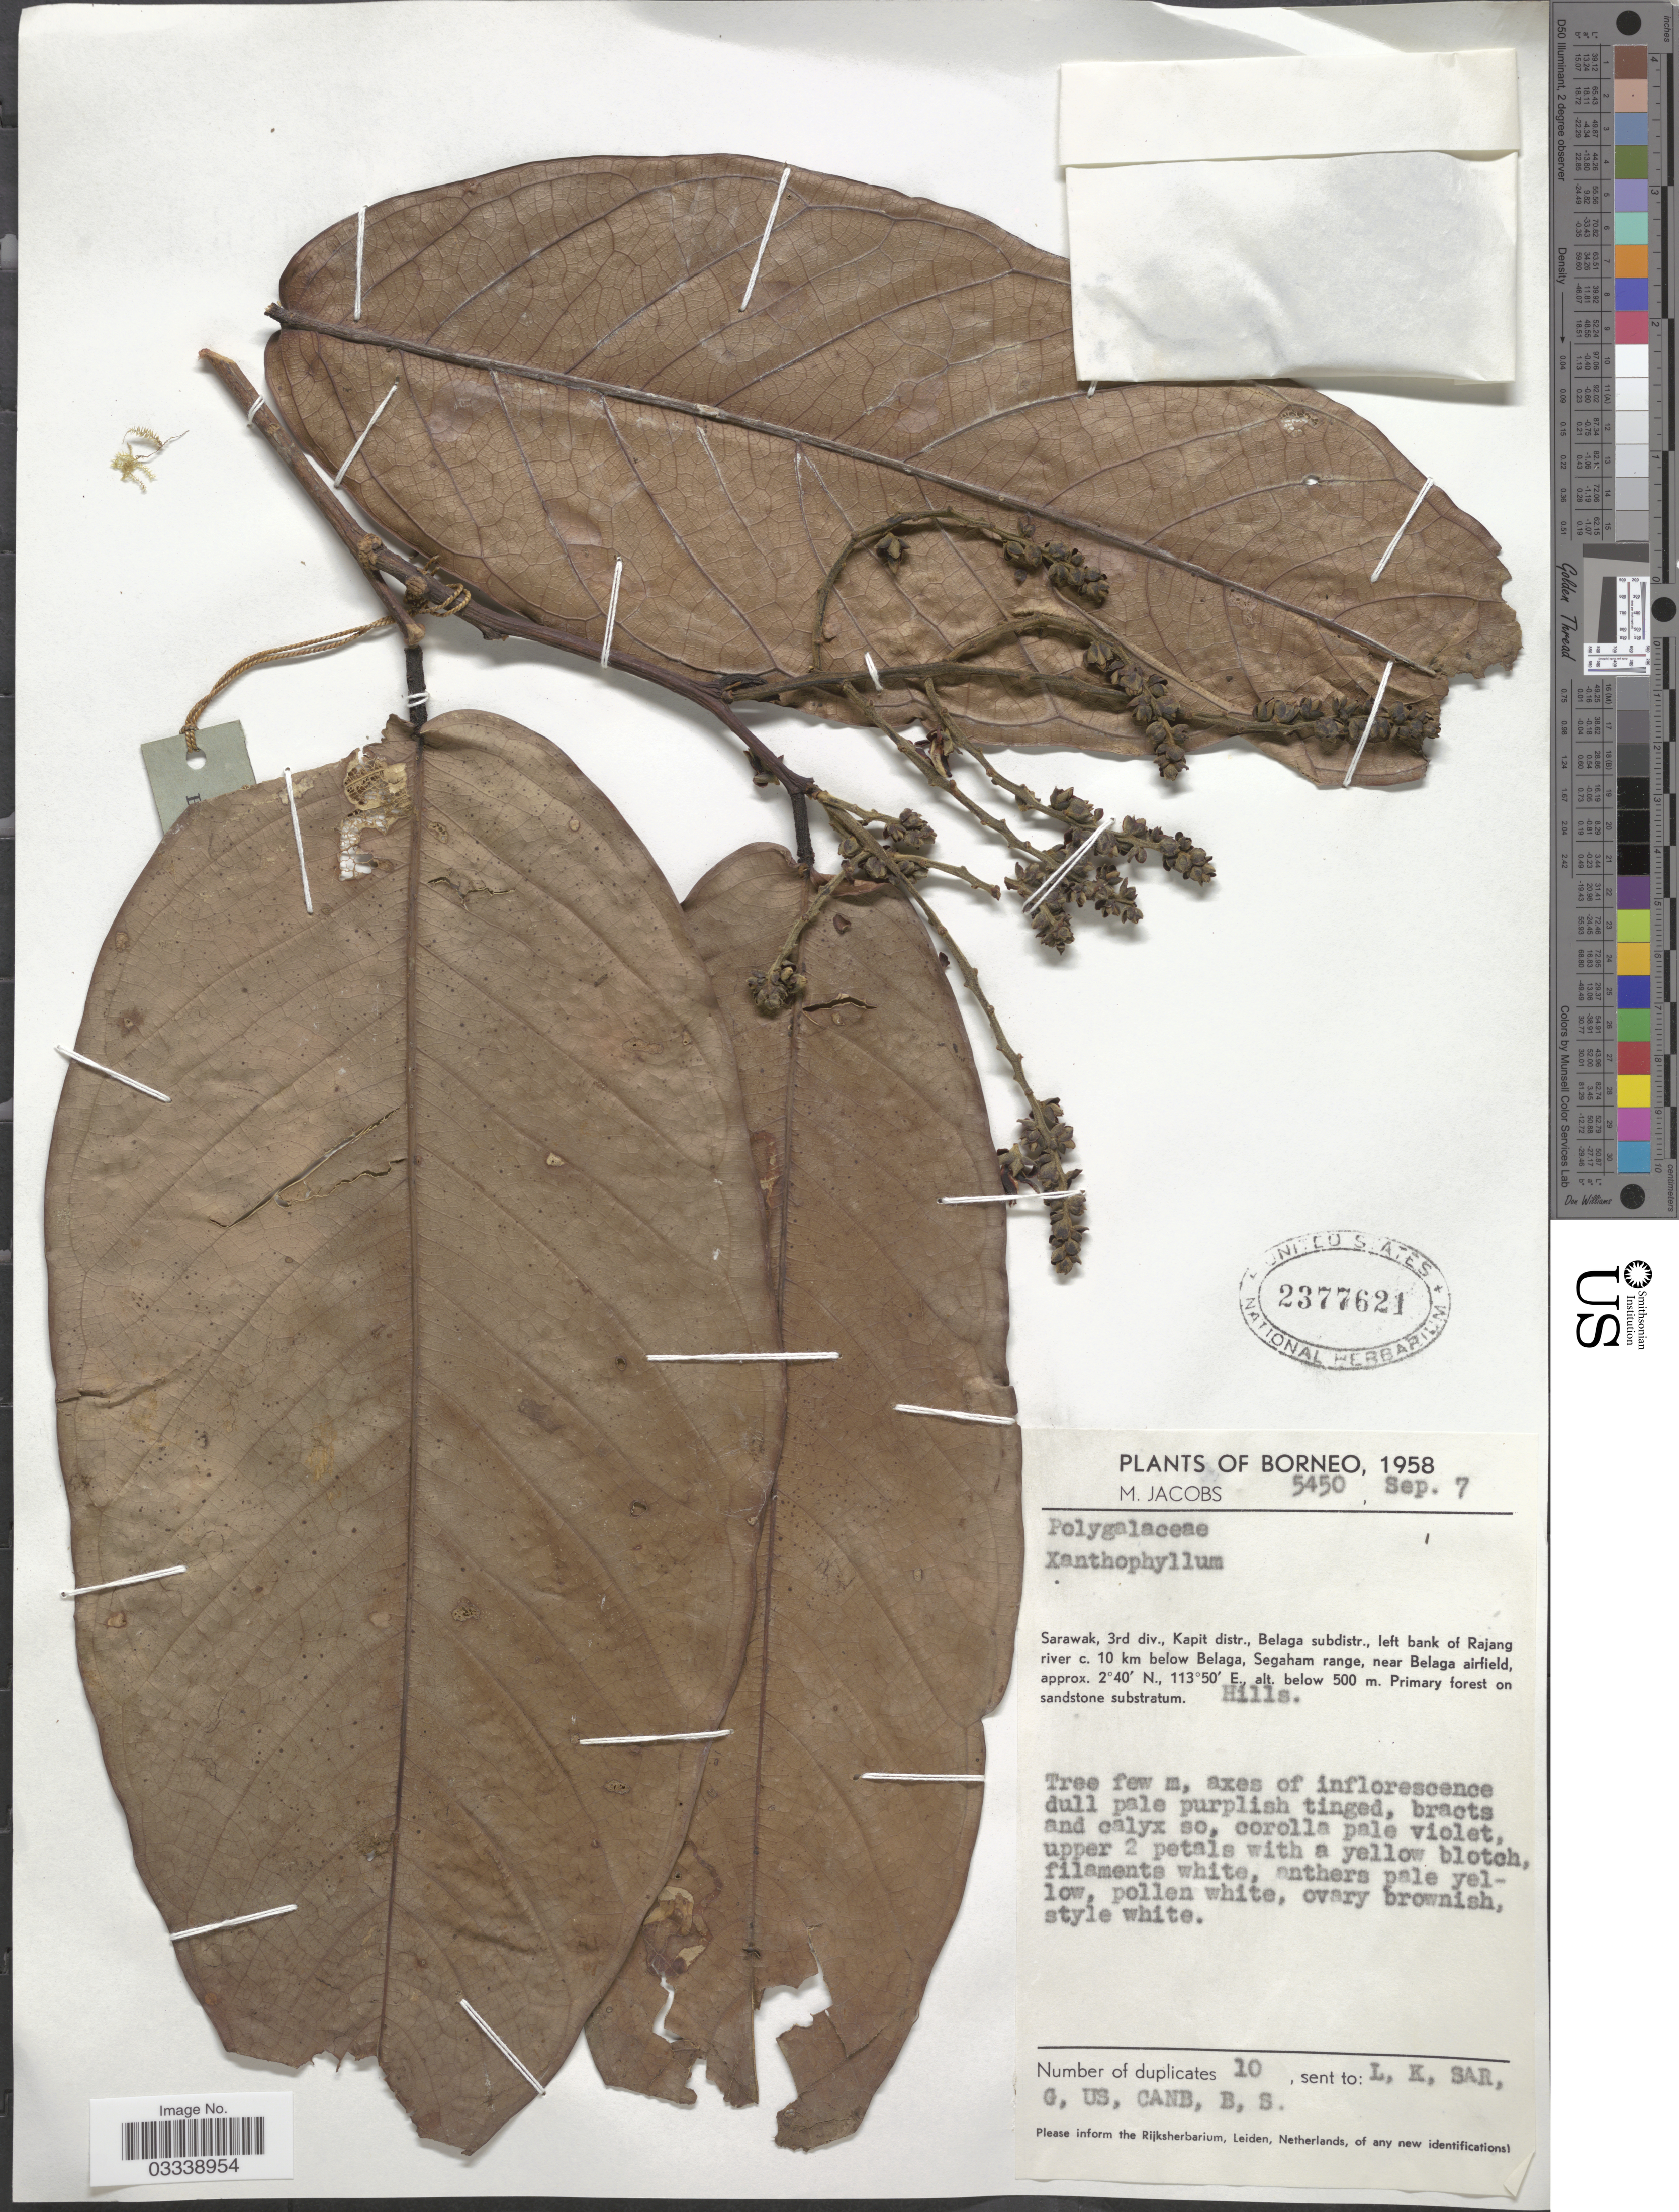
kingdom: Plantae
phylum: Tracheophyta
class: Magnoliopsida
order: Fabales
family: Polygalaceae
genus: Xanthophyllum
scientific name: Xanthophyllum sp.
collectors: M. Jacobs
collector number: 5450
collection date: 1958-09-07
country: Malaysia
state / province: Sarawak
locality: Borneo. 3rd div., Kapit distr., Belaga subdistr., left bank of Rajang river c. 10 km below Belaga, Segaham range, near Belaga airfield.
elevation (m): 500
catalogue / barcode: US 2377621